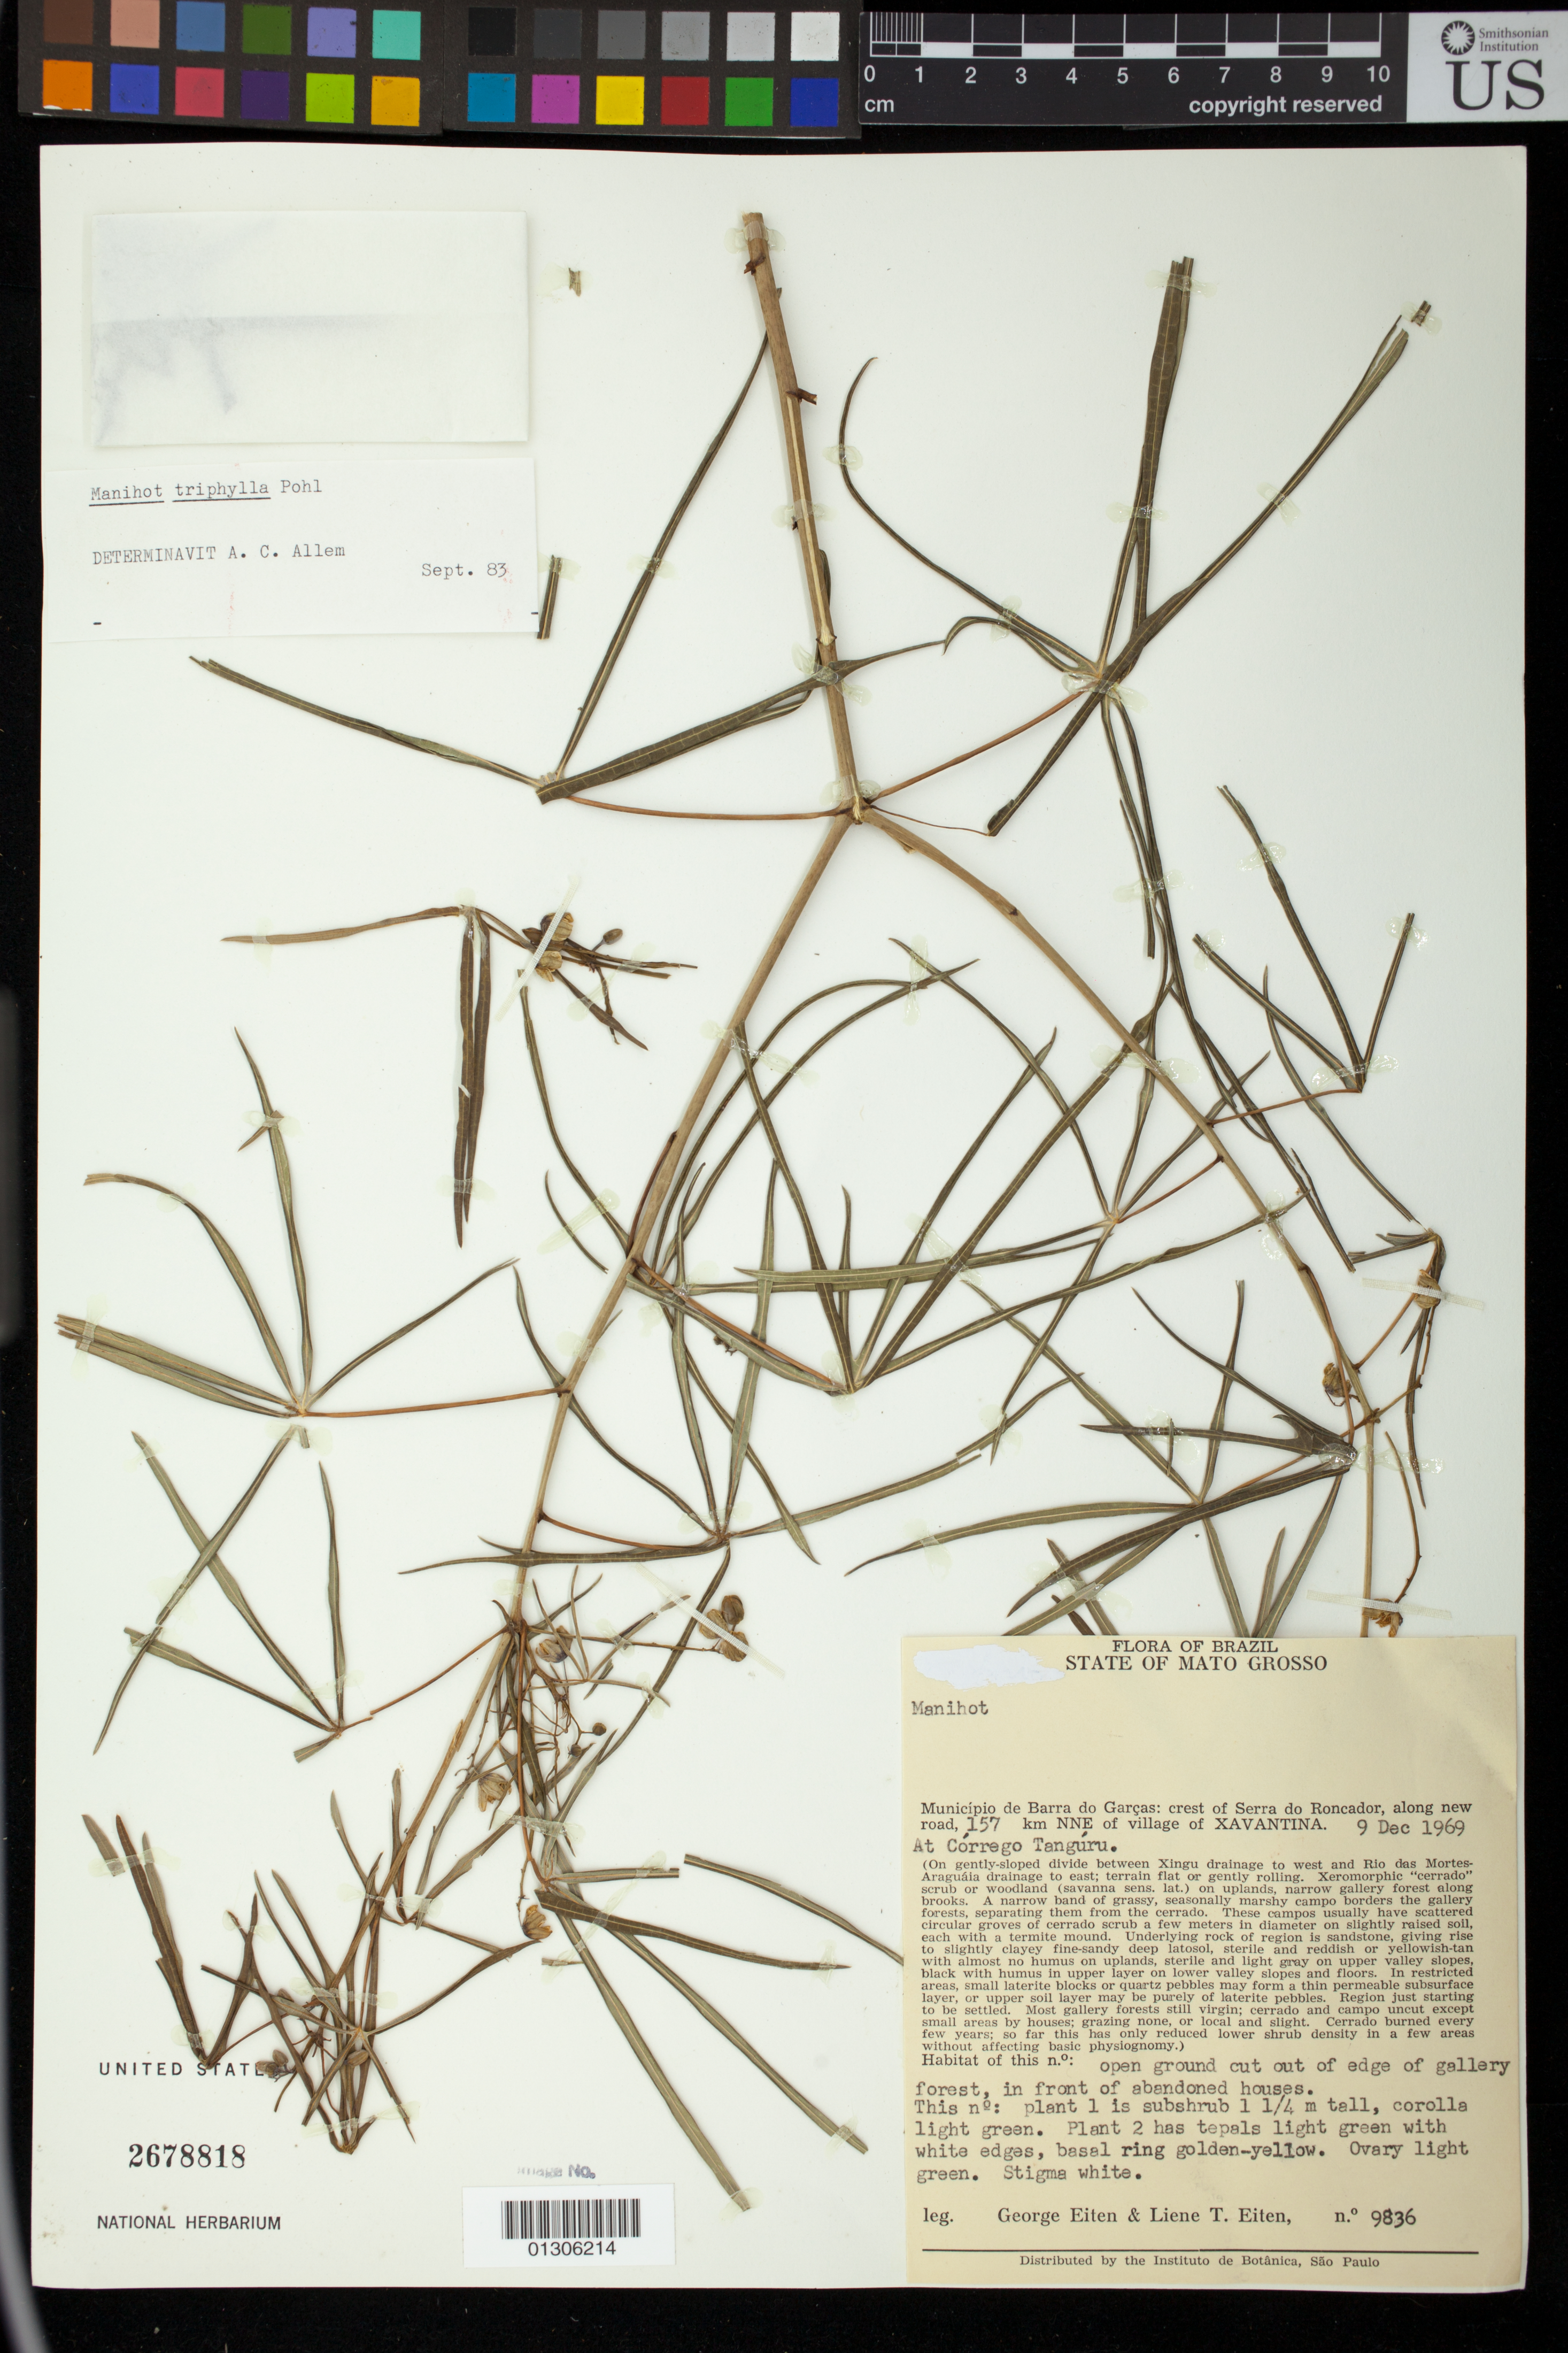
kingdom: Plantae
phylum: Tracheophyta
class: Magnoliopsida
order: Malpighiales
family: Euphorbiaceae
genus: Manihot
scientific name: Manihot triphylla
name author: Pohl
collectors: G. Eiten & L. T. Eiten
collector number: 9836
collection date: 1969-09-12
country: Brazil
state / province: Mato Grosso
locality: Municipio de Barra do Garcas: crest of Serra do Roncador, along new road, 157 km NNE of villa of Xavantina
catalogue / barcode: US 2678818